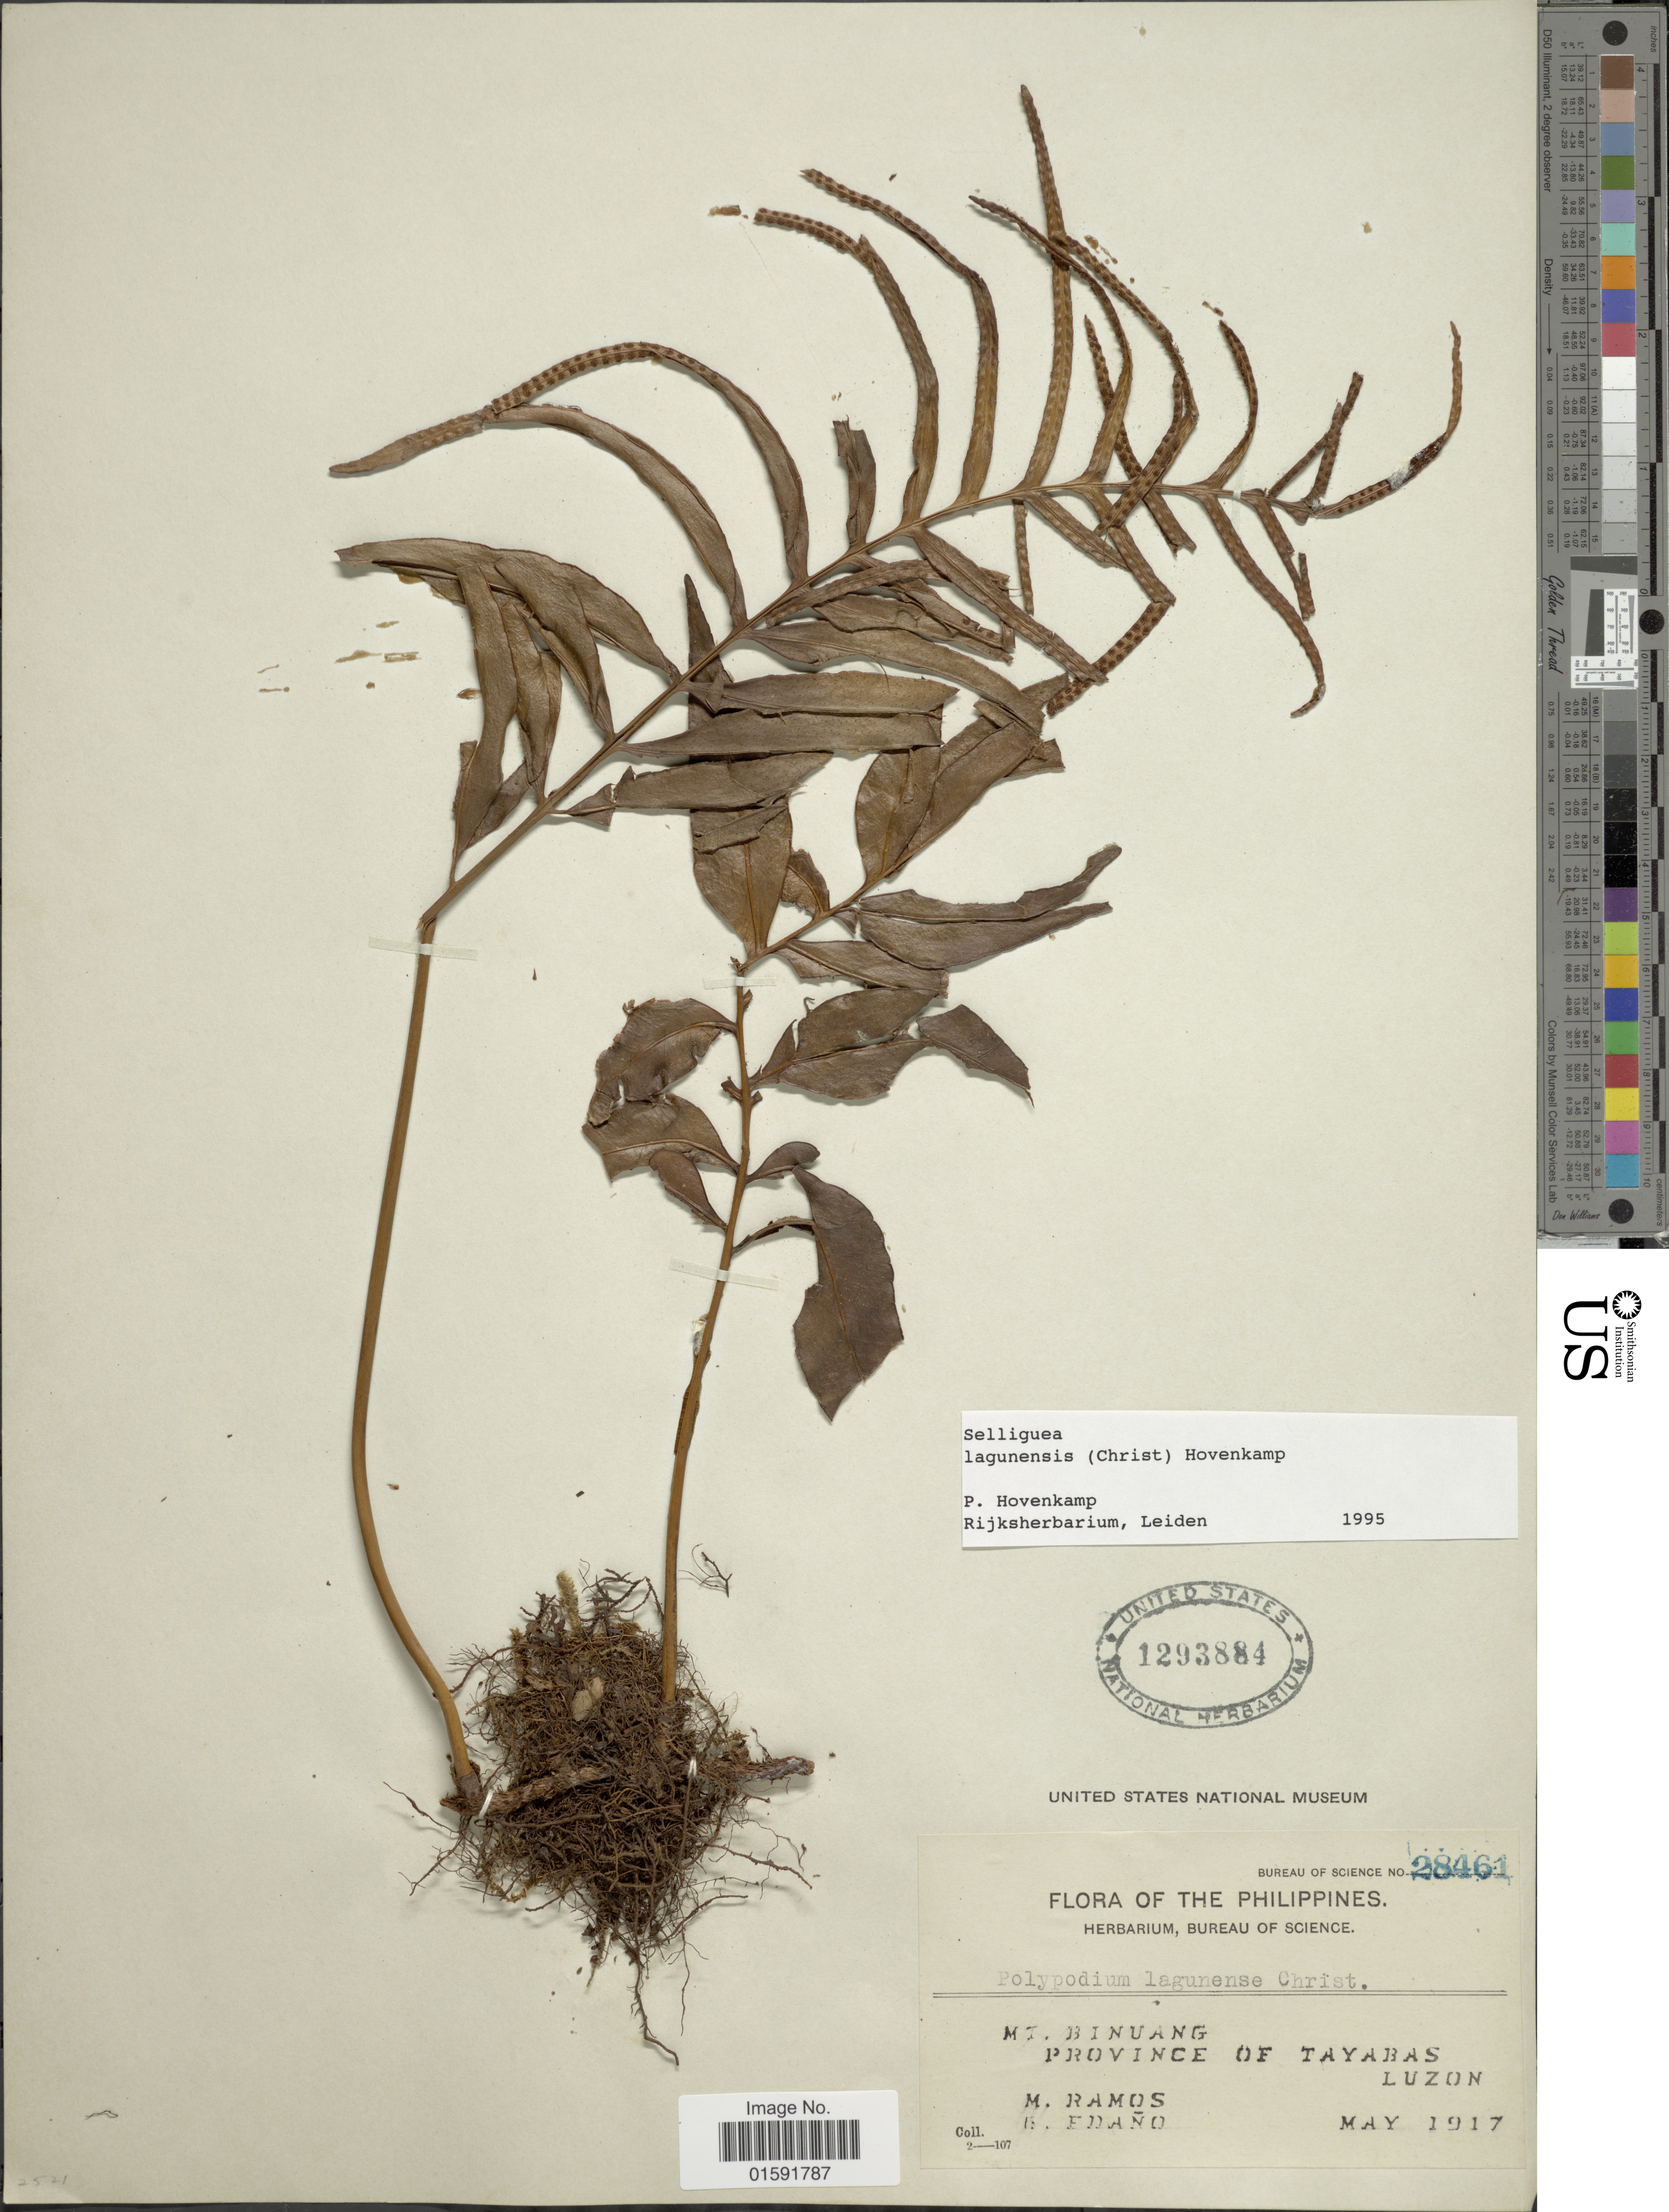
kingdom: Plantae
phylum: Tracheophyta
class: Polypodiopsida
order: Polypodiales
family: Polypodiaceae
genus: Selliguea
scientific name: Selliguea lagunensis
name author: (Christ) Hovenkamp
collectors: M. Ramos & G. Edaño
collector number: Bureau of Science 28461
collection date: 1917-05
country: Philippines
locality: Mt. Binuang, Province of Tayabas, Luzon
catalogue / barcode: US 1293884